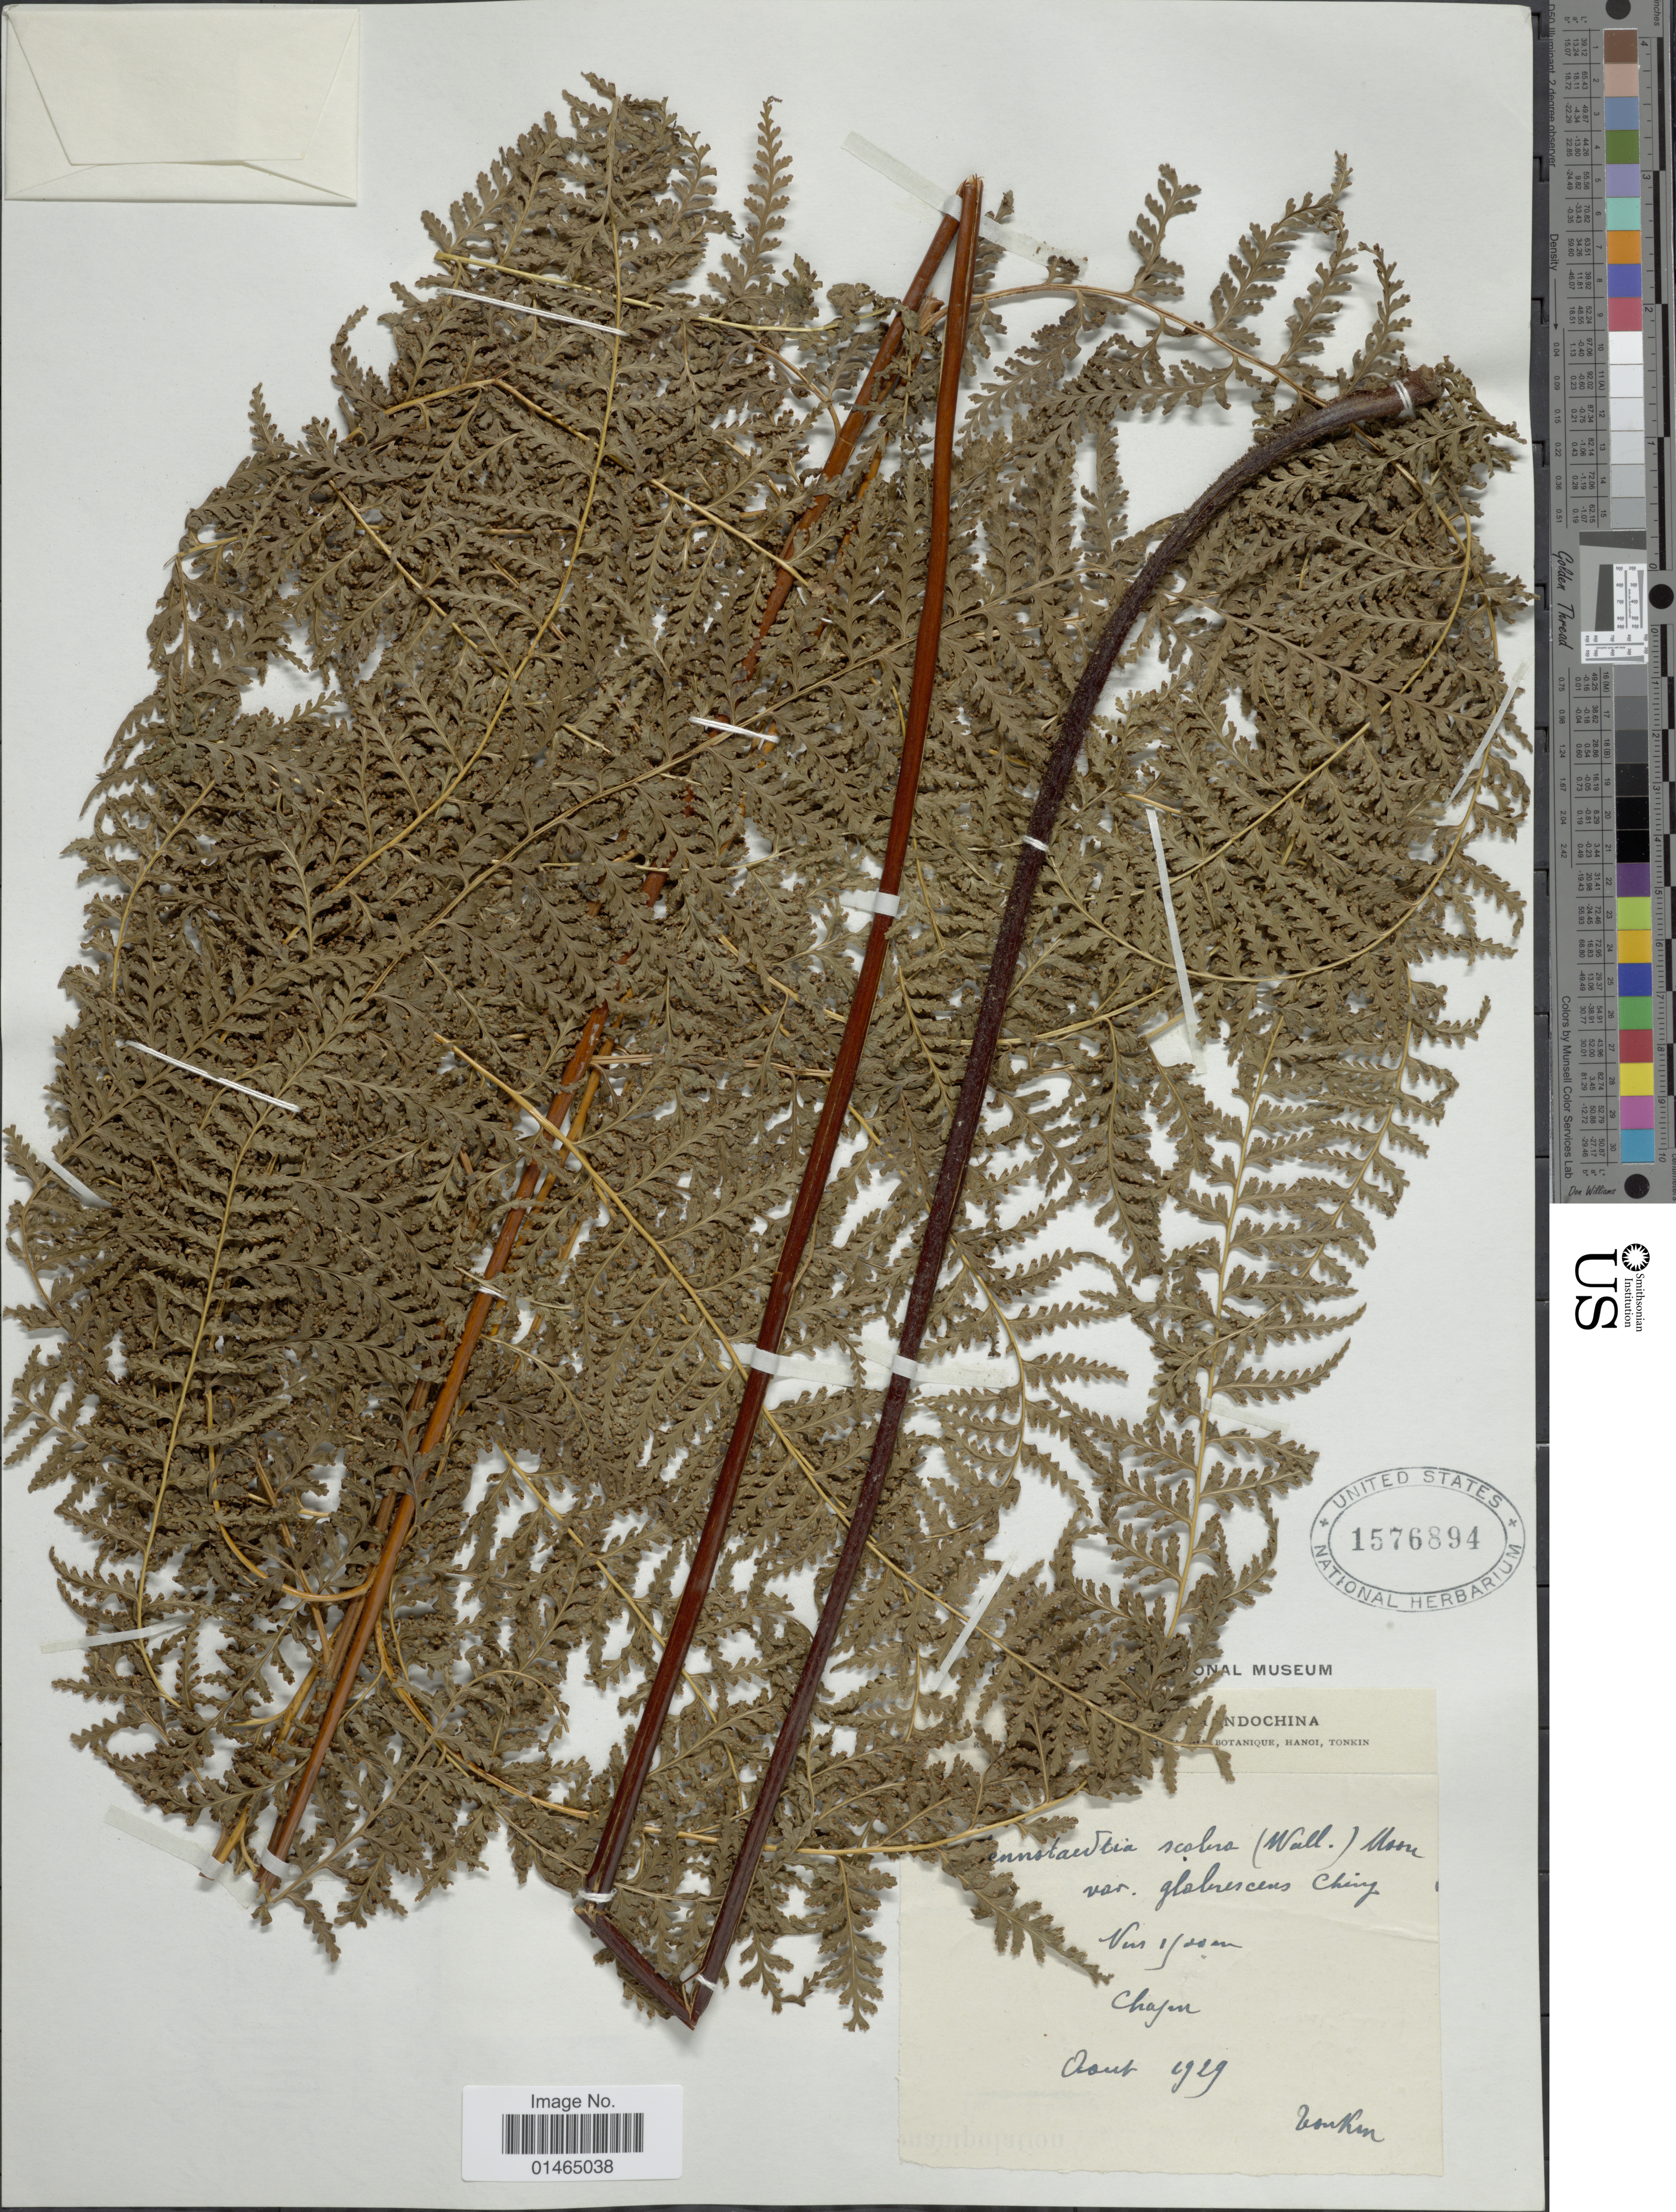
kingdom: Plantae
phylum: Tracheophyta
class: Polypodiopsida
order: Polypodiales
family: Dennstaedtiaceae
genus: Dennstaedtia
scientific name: Dennstaedtia scabra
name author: (Wall. ex Hook.) T. Moore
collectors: A. Petelot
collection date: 1929-08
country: Vietnam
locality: Tonkin. Chapna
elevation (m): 1520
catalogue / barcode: US 1576894